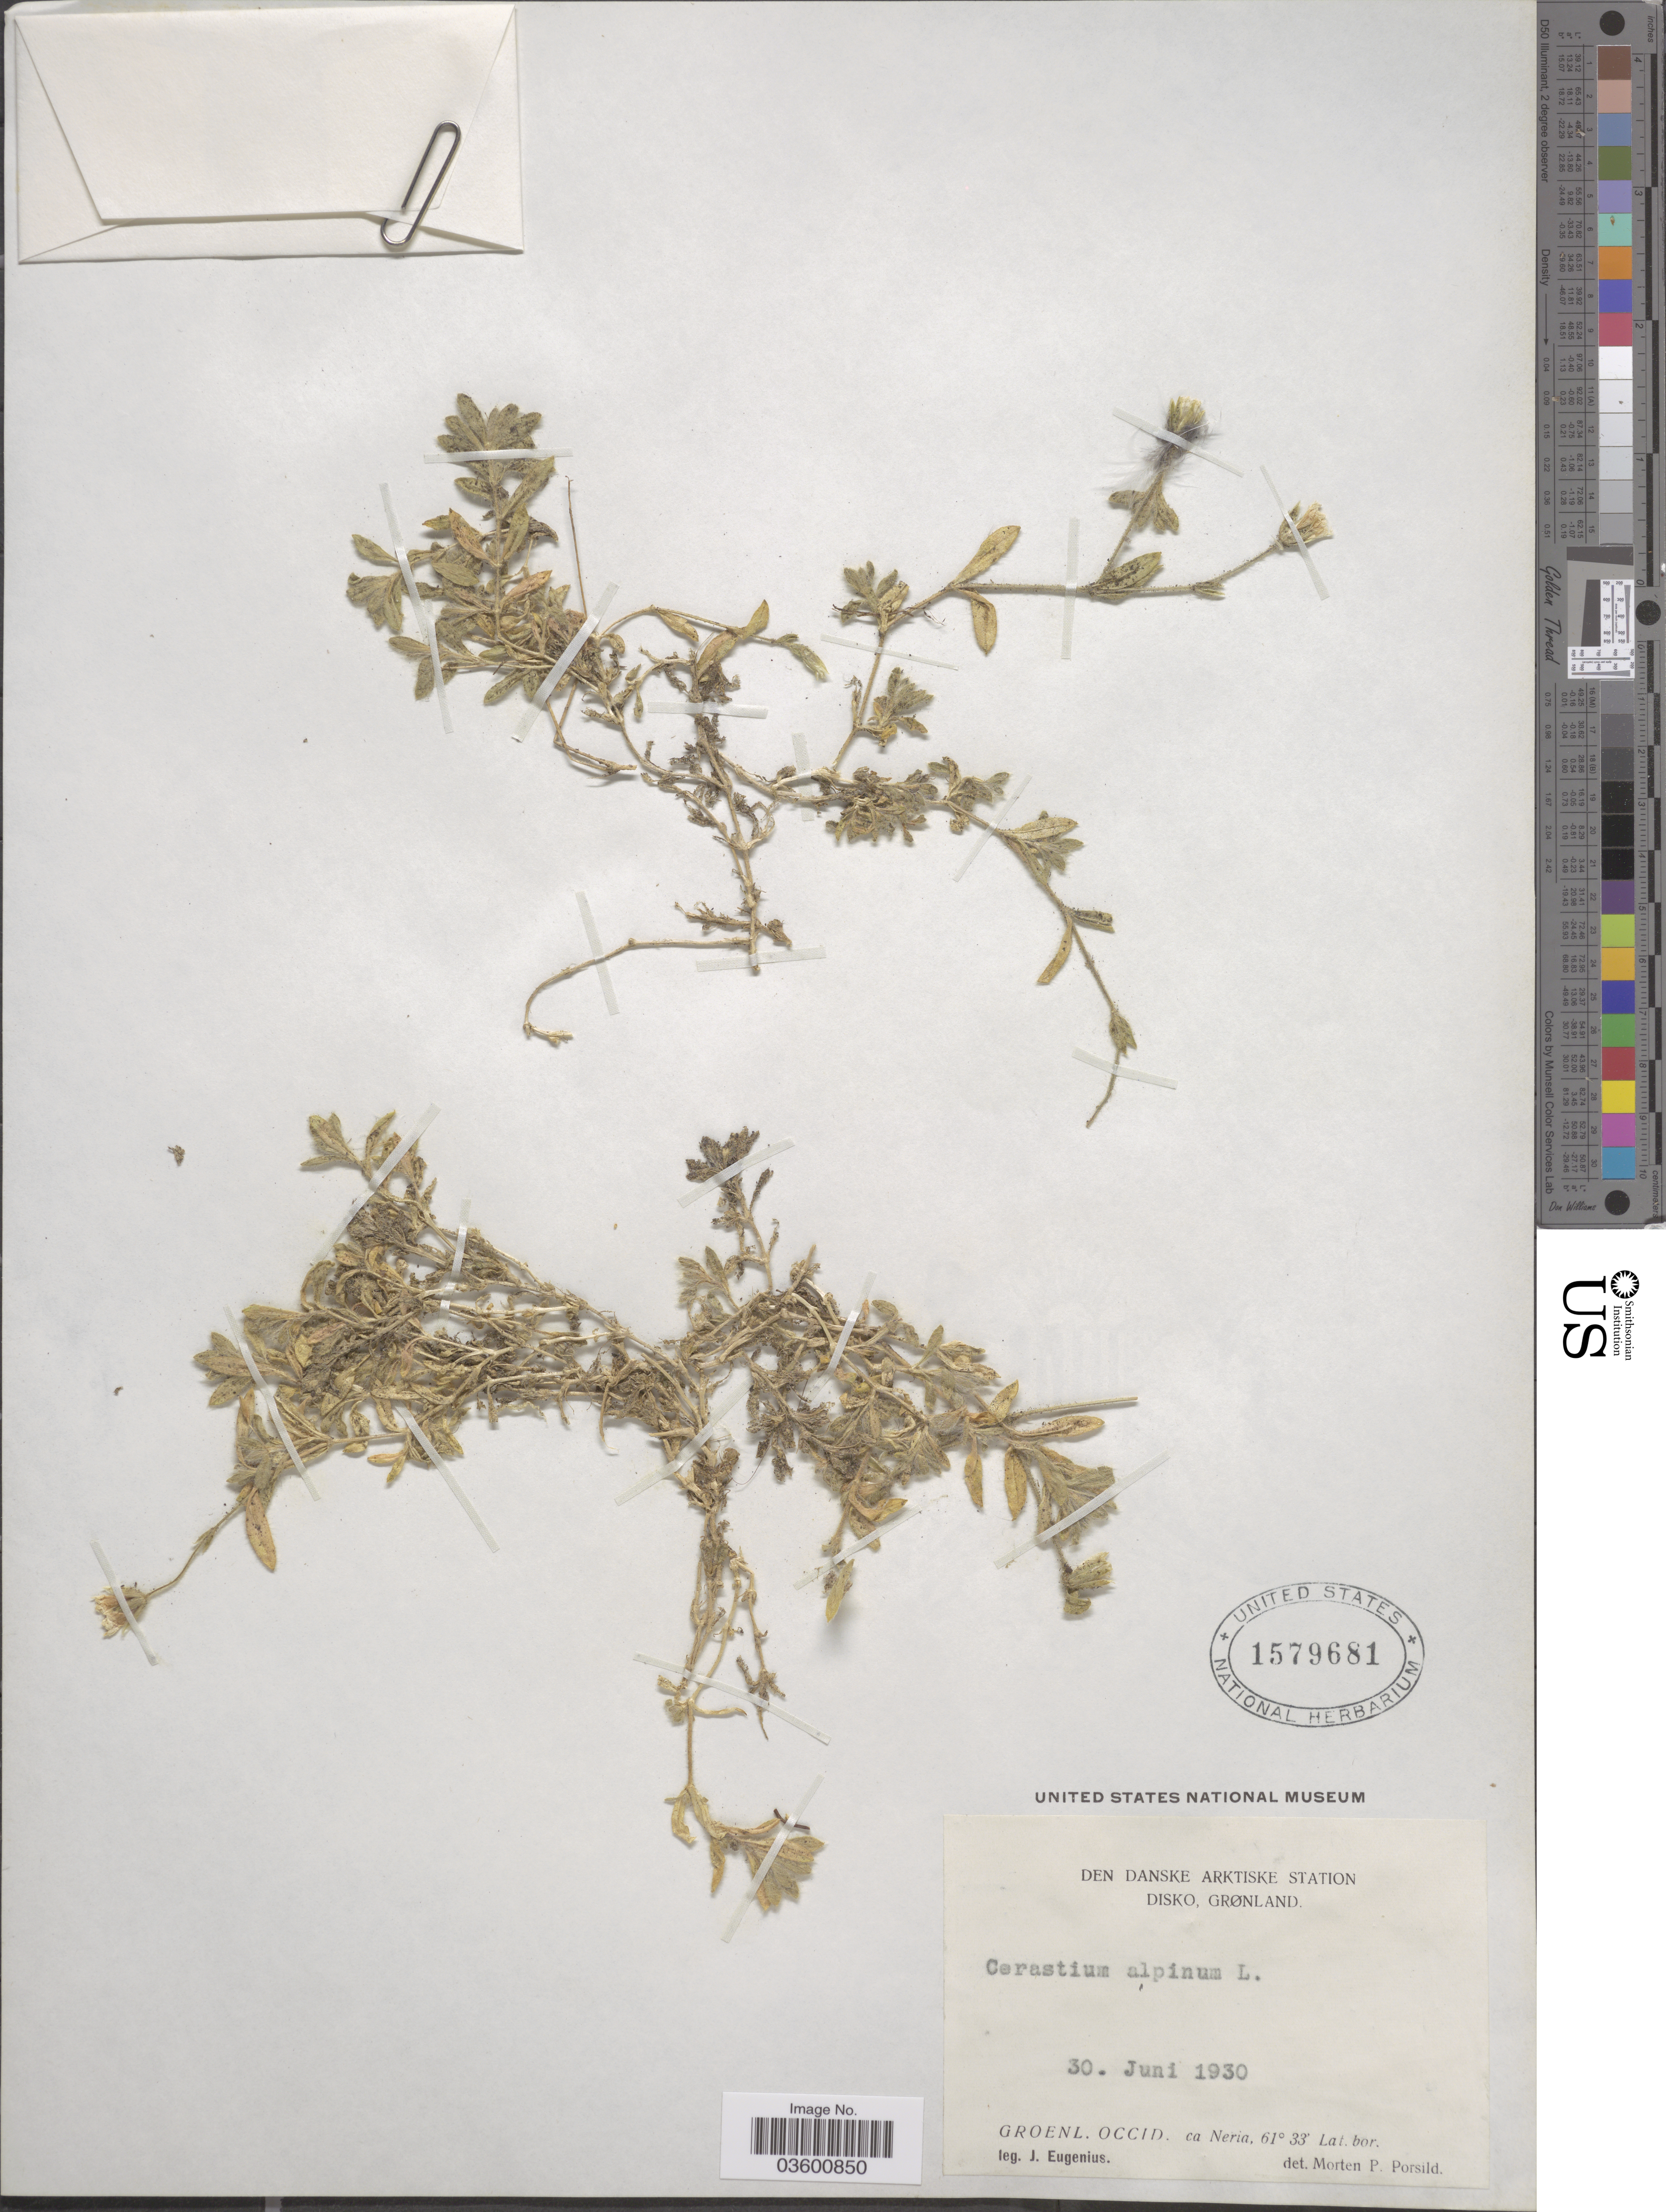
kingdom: Plantae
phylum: Tracheophyta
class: Magnoliopsida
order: Caryophyllales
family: Caryophyllaceae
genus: Cerastium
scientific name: Cerastium alpinum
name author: L.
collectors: J. Eugenius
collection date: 1930-06-30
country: Greenland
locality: Den Danske Arktiske Station. Disko, Grønland. Groenl. Occid. ca Neria.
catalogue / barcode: US 1579681